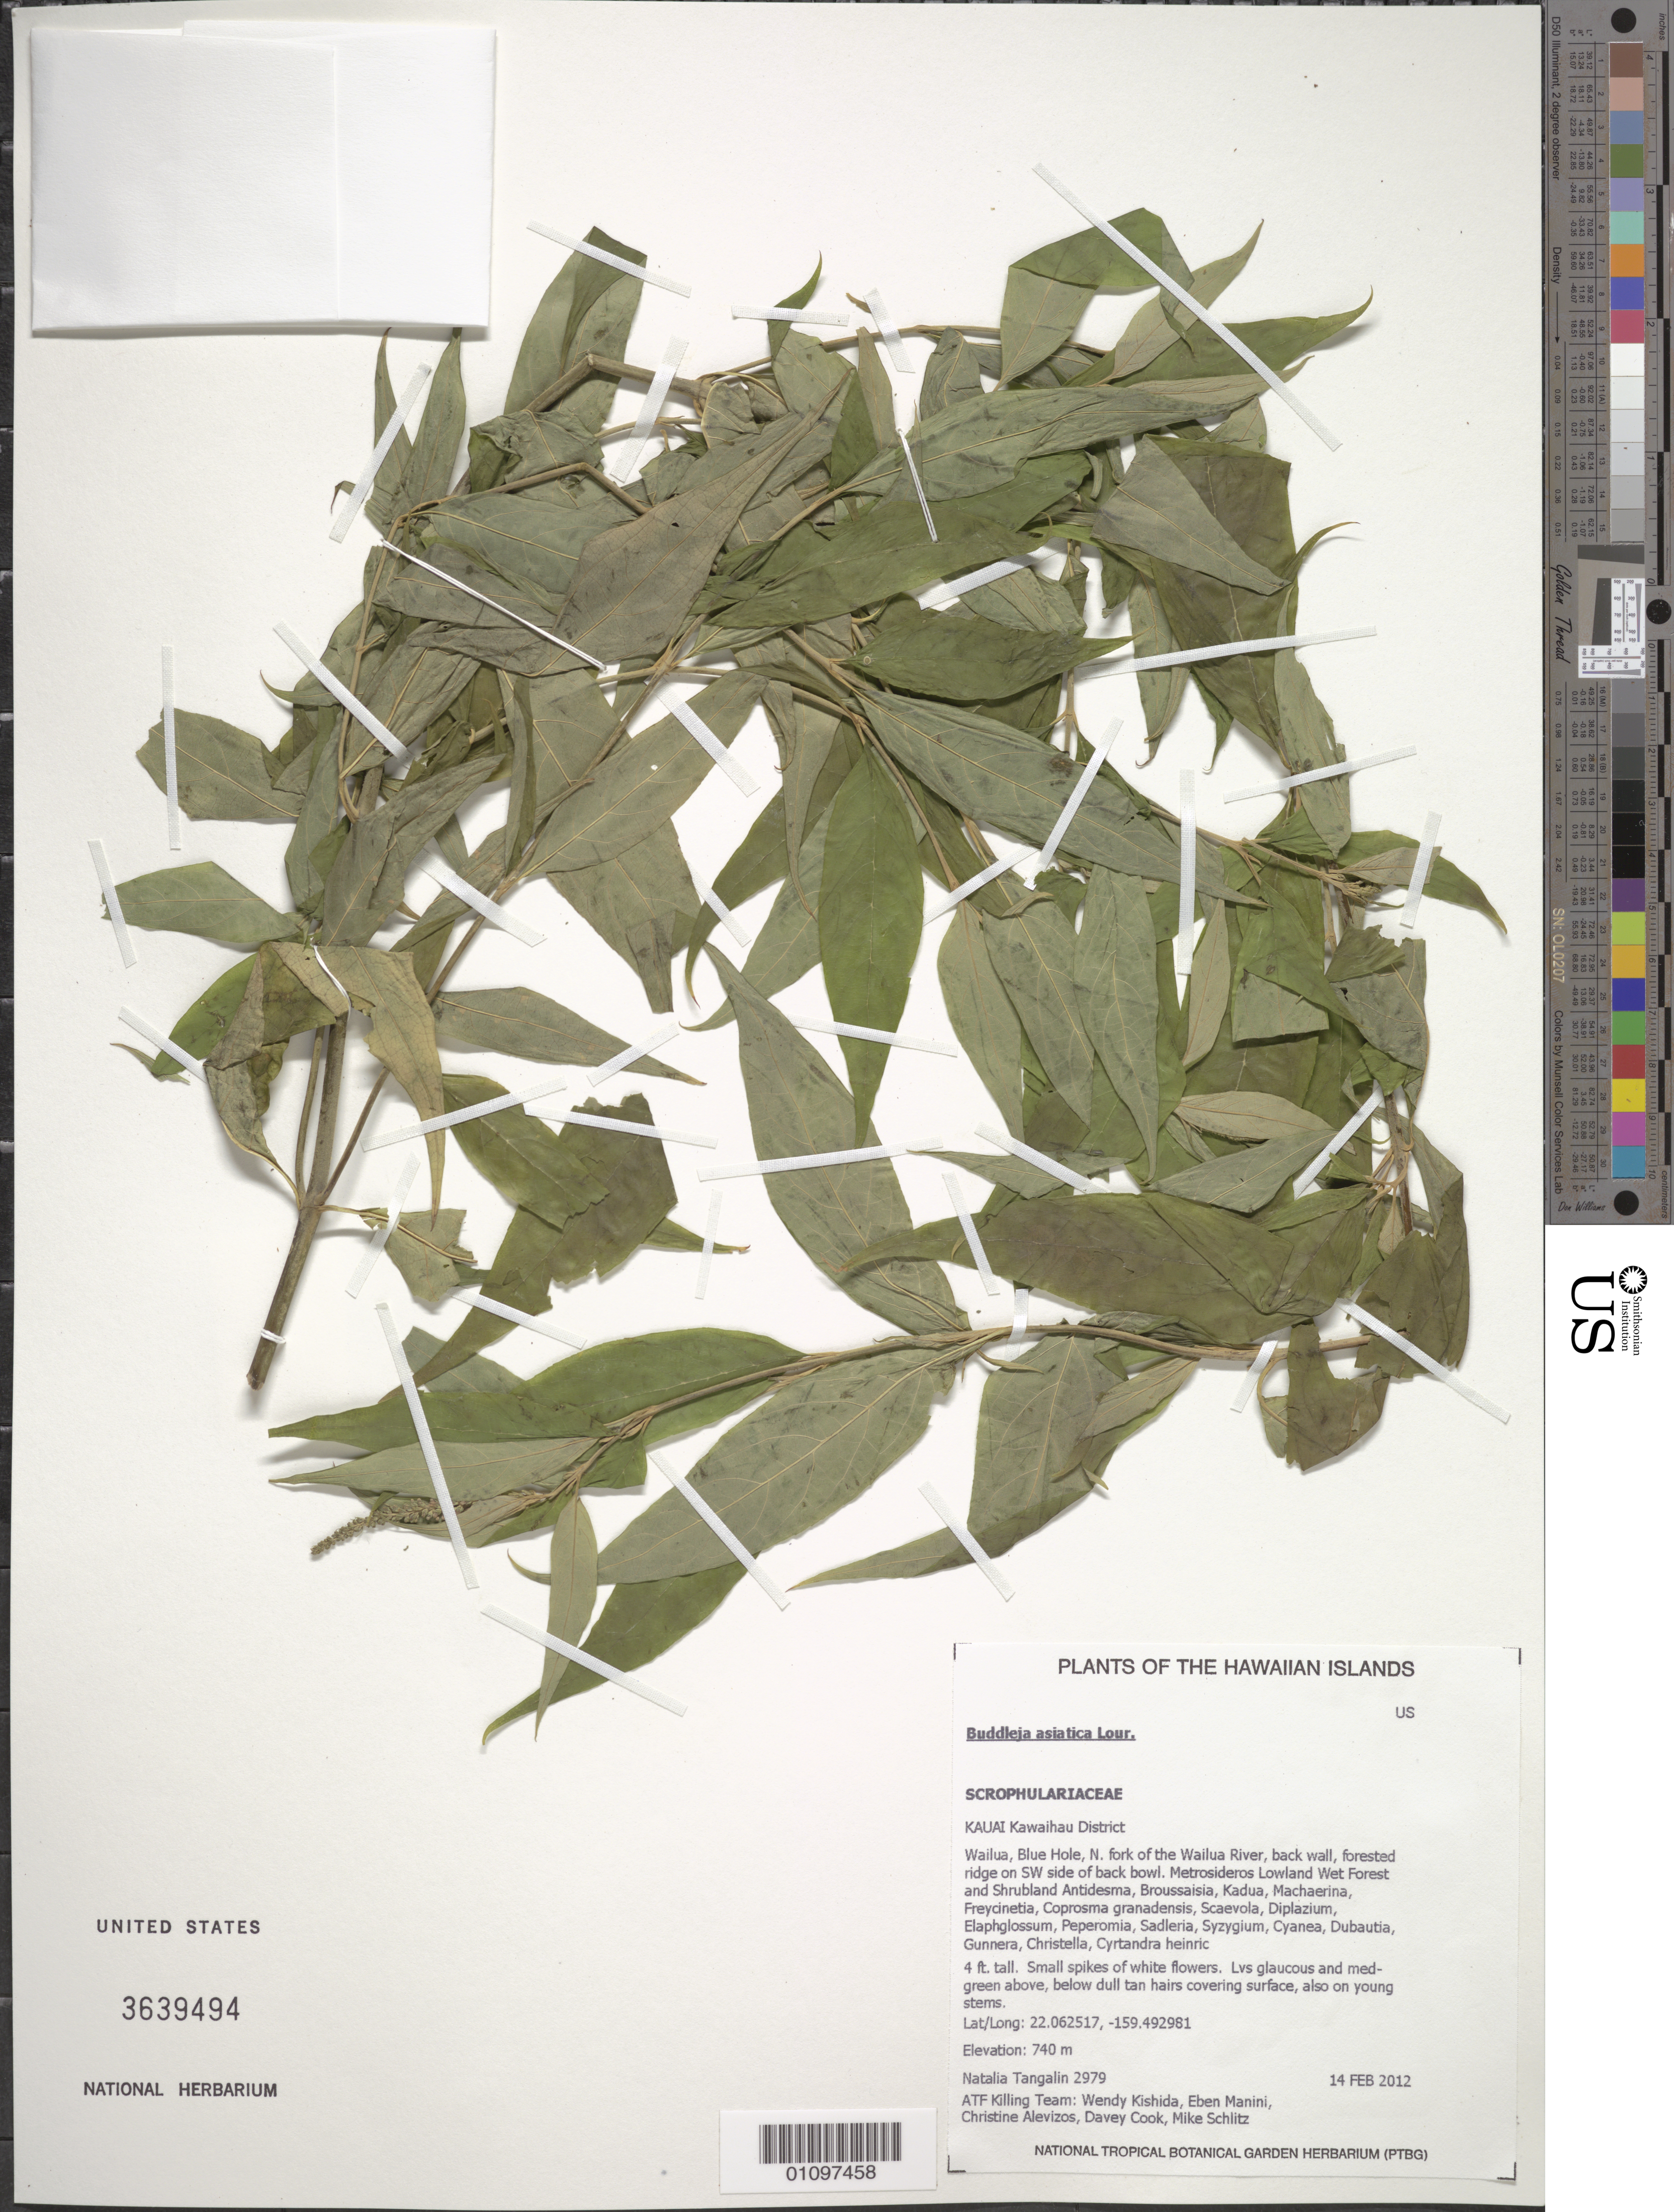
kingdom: Plantae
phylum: Tracheophyta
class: Magnoliopsida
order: Lamiales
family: Scrophulariaceae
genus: Buddleja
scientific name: Buddleja asiatica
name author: Lour.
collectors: N. Tangalin & C. Alevizos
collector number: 2979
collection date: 2012-02-14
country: United States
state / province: Hawaii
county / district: Kauai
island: Kaua'i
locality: Kawaihau District, Wailua, Blue Hole, N. fork of the Wailua River, back wall, forested ridge on SW side of back bowl.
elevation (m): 740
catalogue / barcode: US 3639494